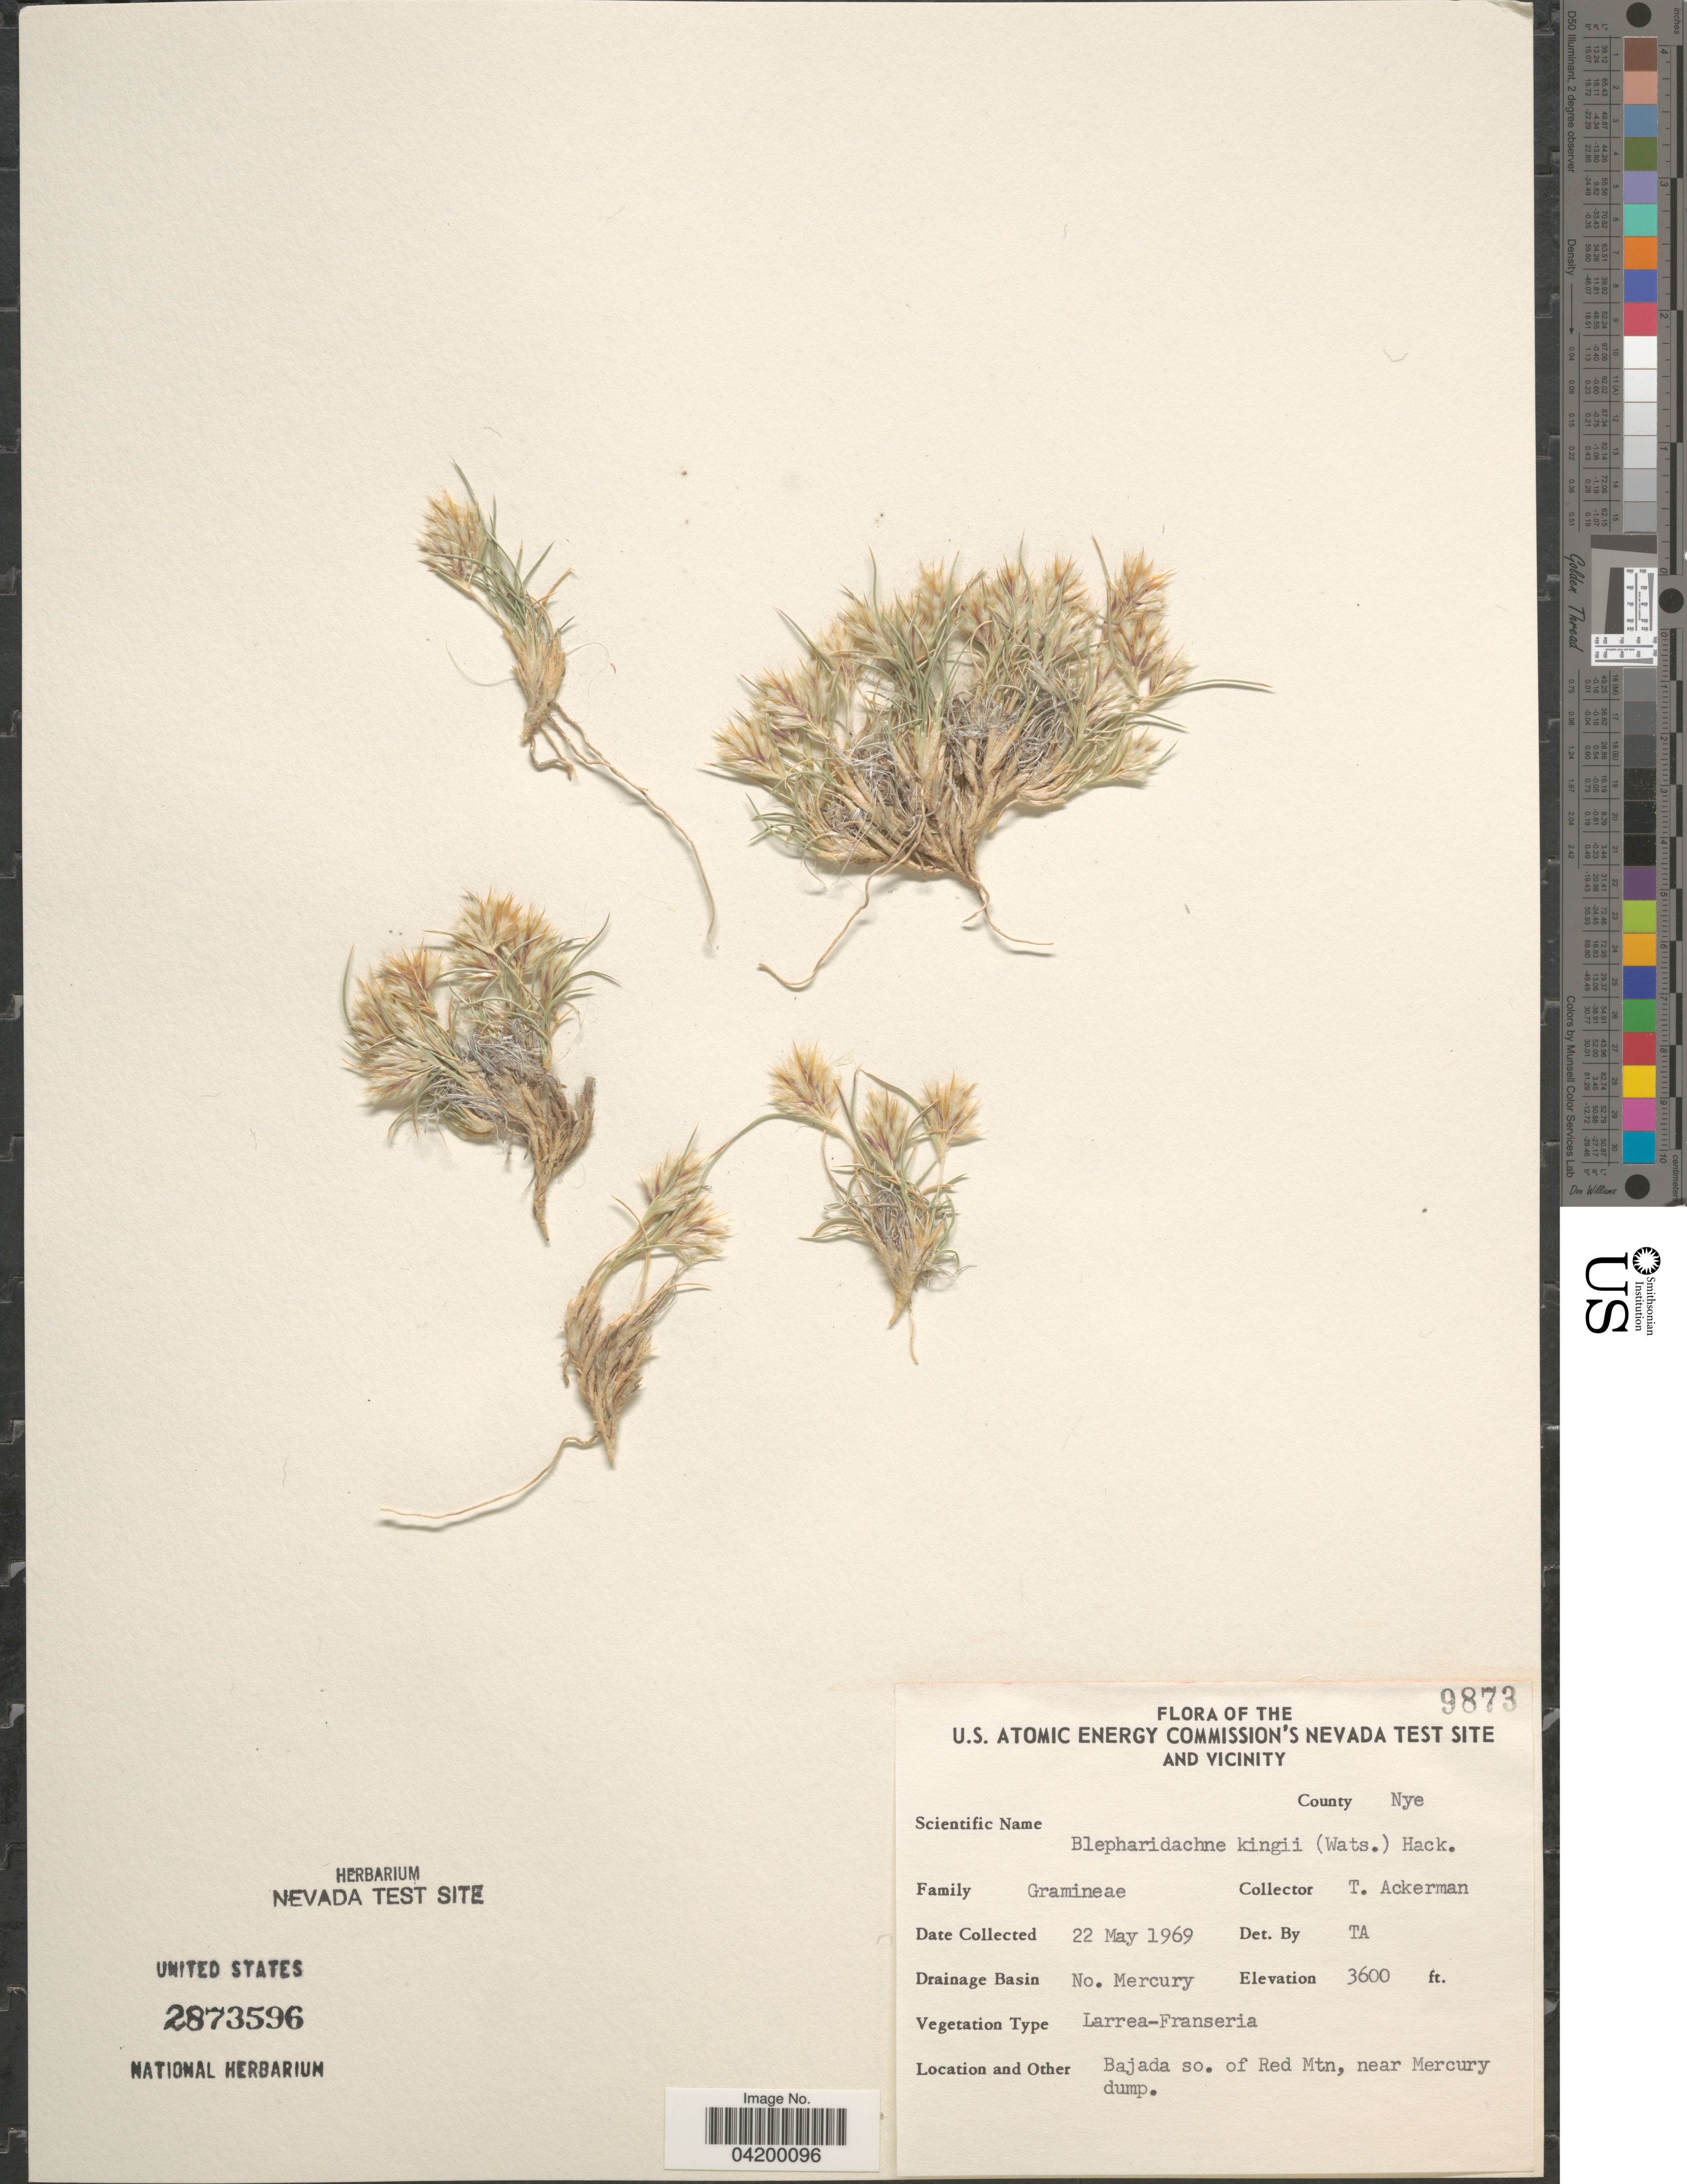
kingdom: Plantae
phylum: Tracheophyta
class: Liliopsida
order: Poales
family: Poaceae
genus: Blepharidachne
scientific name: Blepharidachne kingii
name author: (S. Watson) Hack.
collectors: T. Ackerman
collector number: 9873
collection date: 1969-05-22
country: United States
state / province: Nevada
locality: U.S. Atomic Energy Commission's Nevada Test Site and Vicinity. County Nye. Drainage Basin No. Mercury. Bajada so. of Red Mtn, near Mercury dump.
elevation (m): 1097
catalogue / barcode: US 2873596